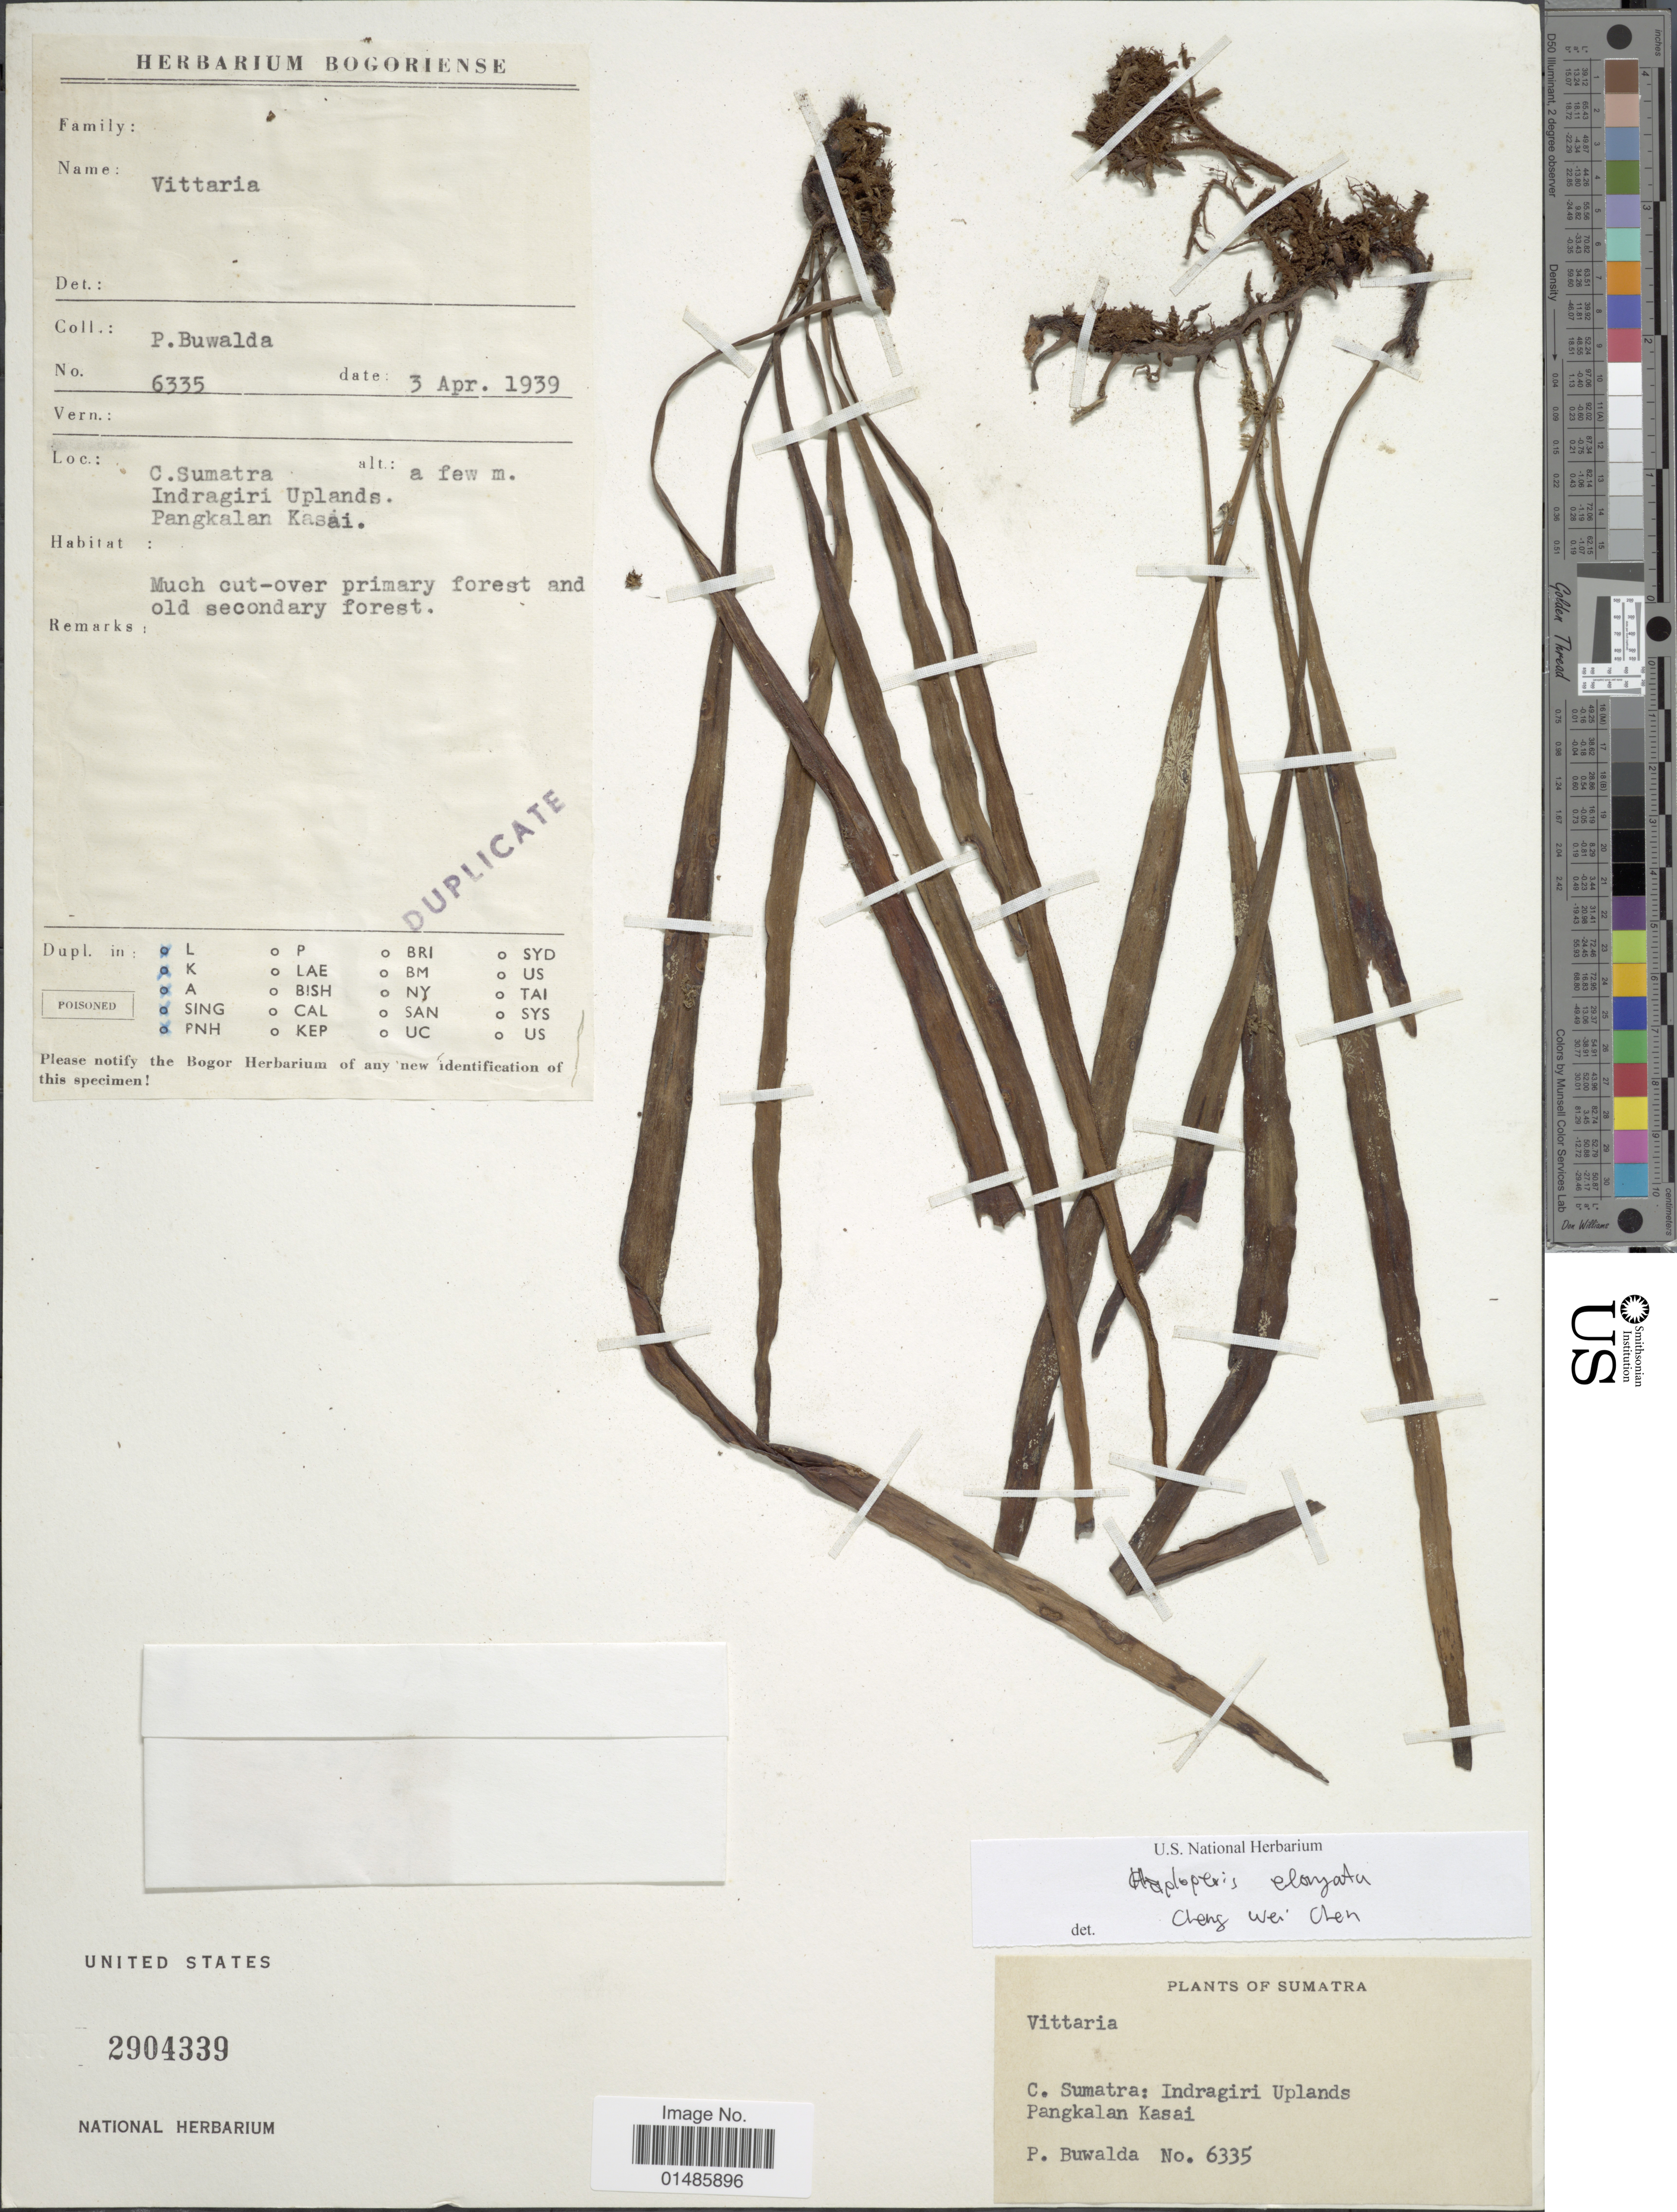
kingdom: Plantae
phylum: Tracheophyta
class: Polypodiopsida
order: Polypodiales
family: Pteridaceae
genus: Haplopteris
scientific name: Haplopteris elongata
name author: (Sw.) Crane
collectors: P. Buwalda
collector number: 6335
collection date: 1939-04-03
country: Indonesia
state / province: Sumatra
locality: C. Sumatra. Indragiri Uplands. Pangkalan Kasai.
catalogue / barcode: US 2904339